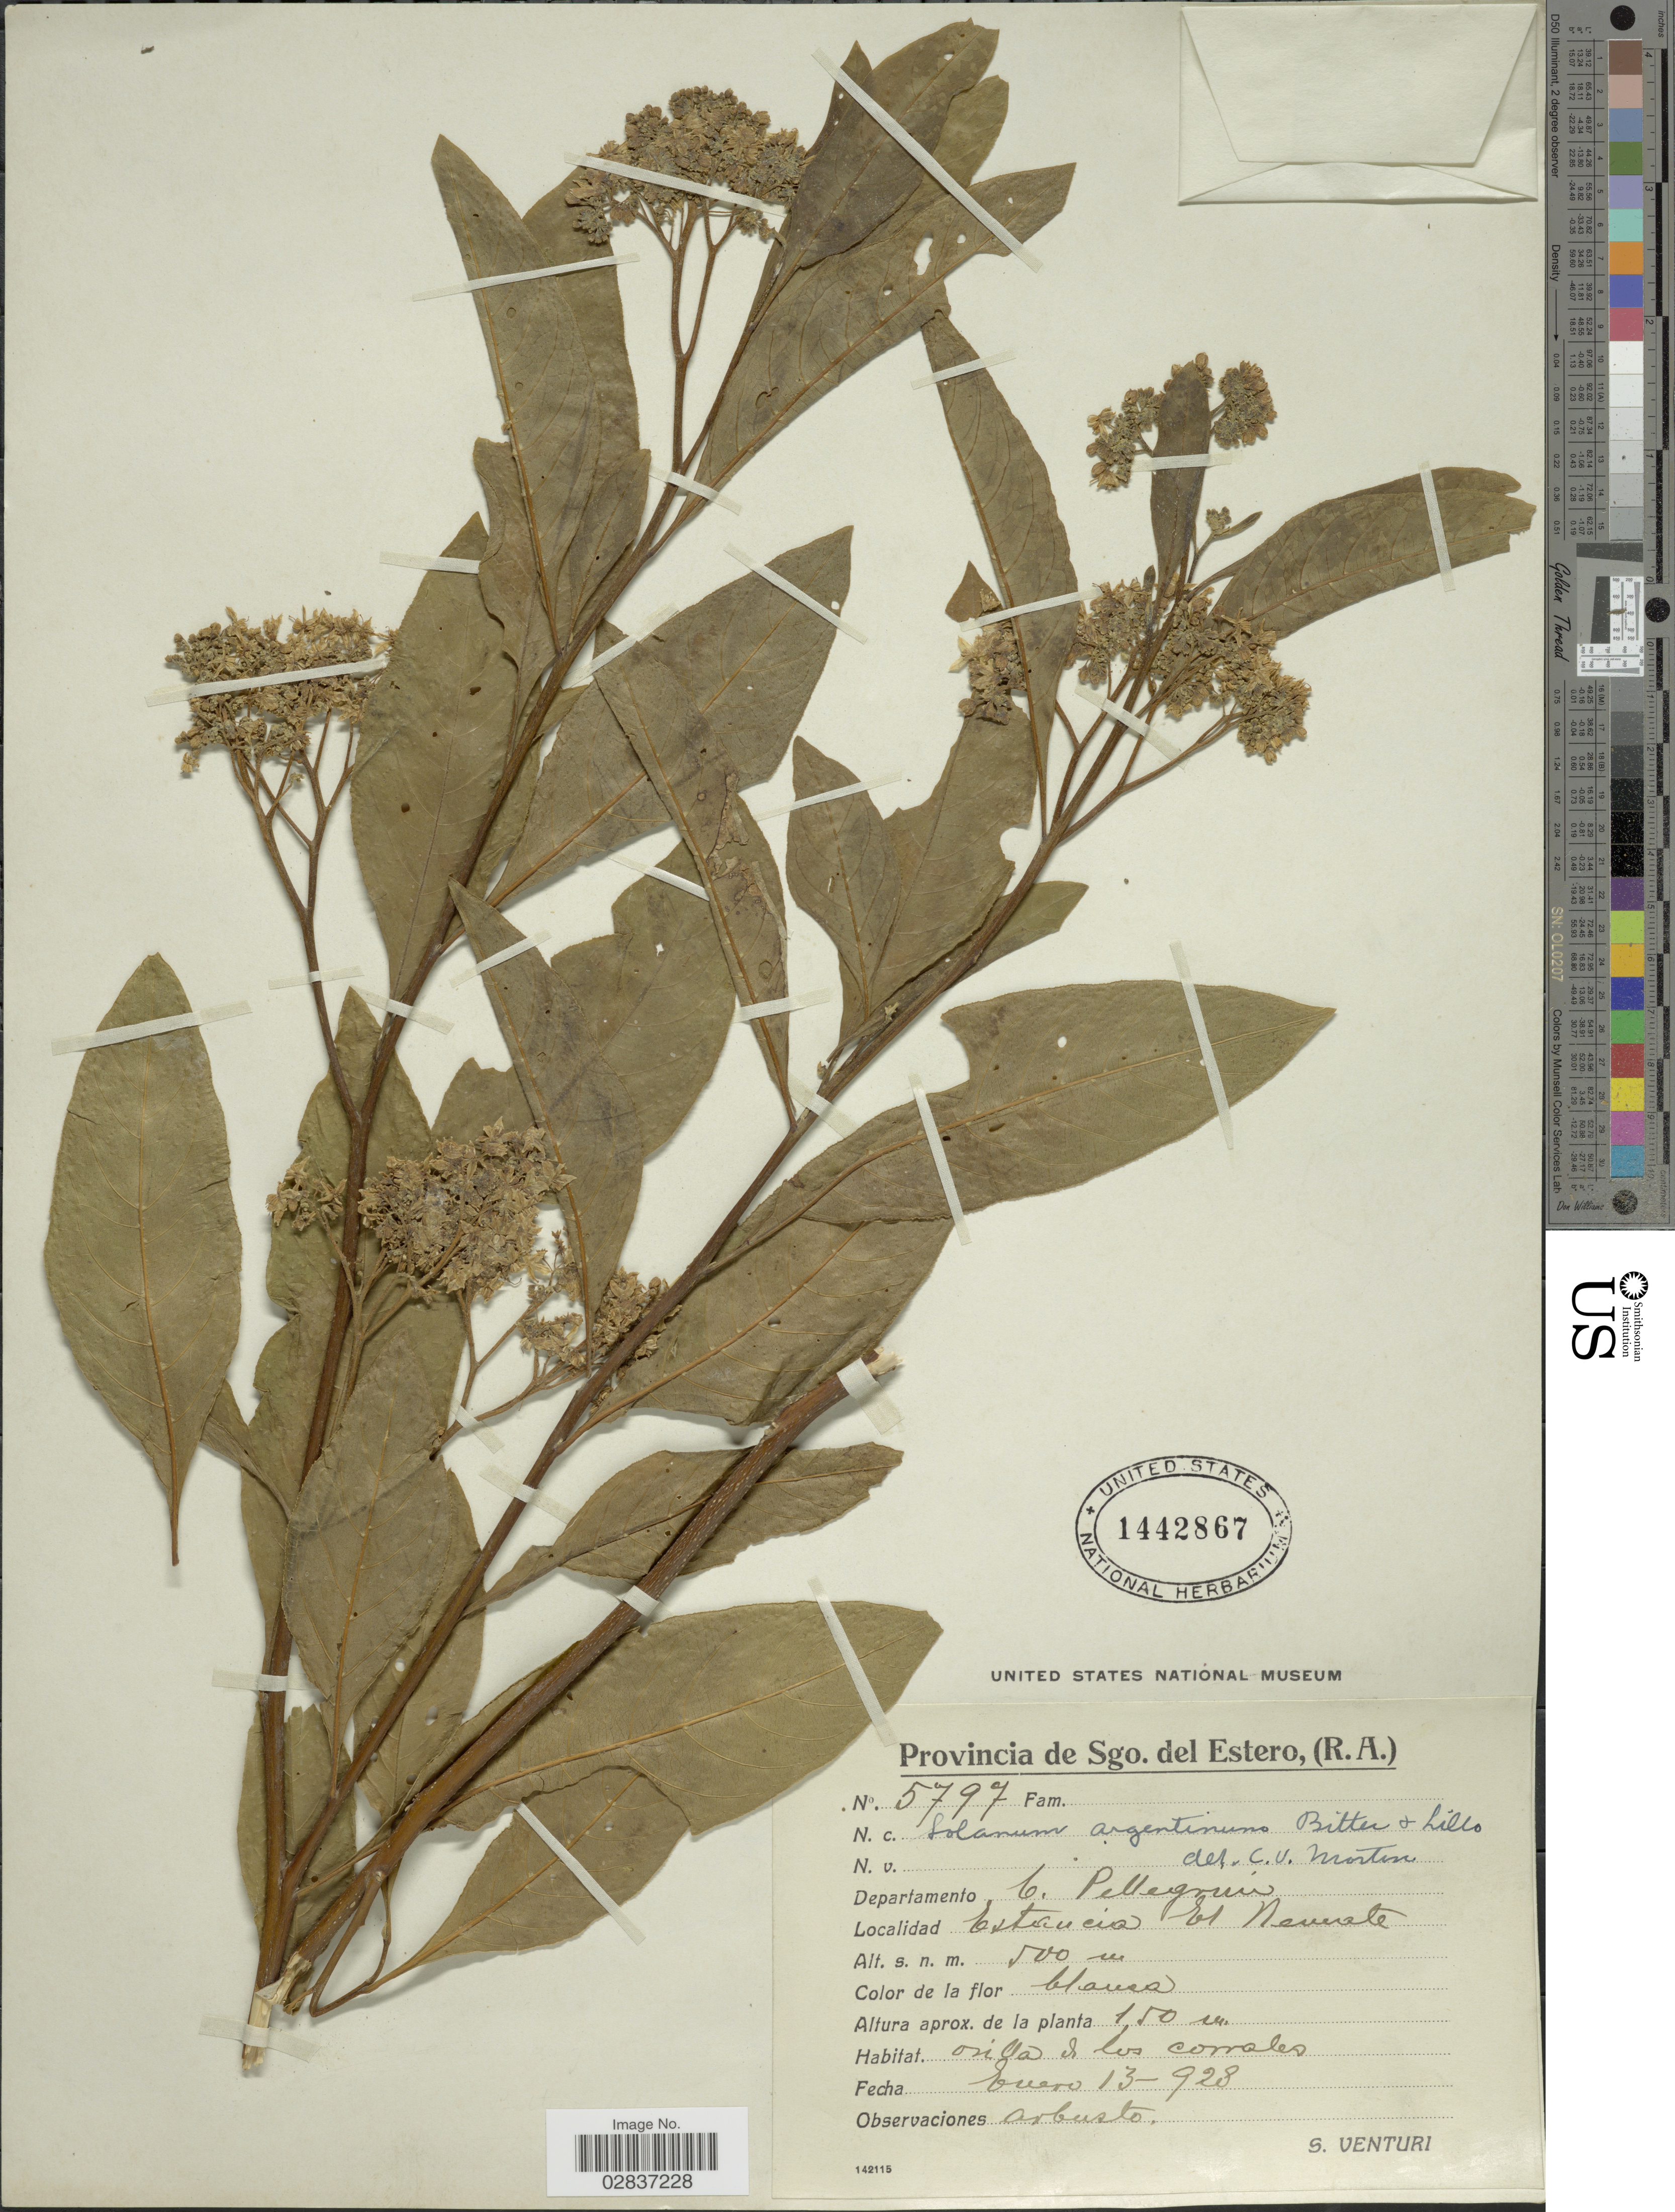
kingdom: Plantae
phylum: Tracheophyta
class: Magnoliopsida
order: Solanales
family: Solanaceae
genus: Solanum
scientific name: Solanum argentinum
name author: Bitter & Lillo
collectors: S. Venturi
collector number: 5797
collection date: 1928-01-13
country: Argentina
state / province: Santiago del Estero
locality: Departamento C. Pellegrini, Estancia El Norte.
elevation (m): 500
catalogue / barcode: US 1442867